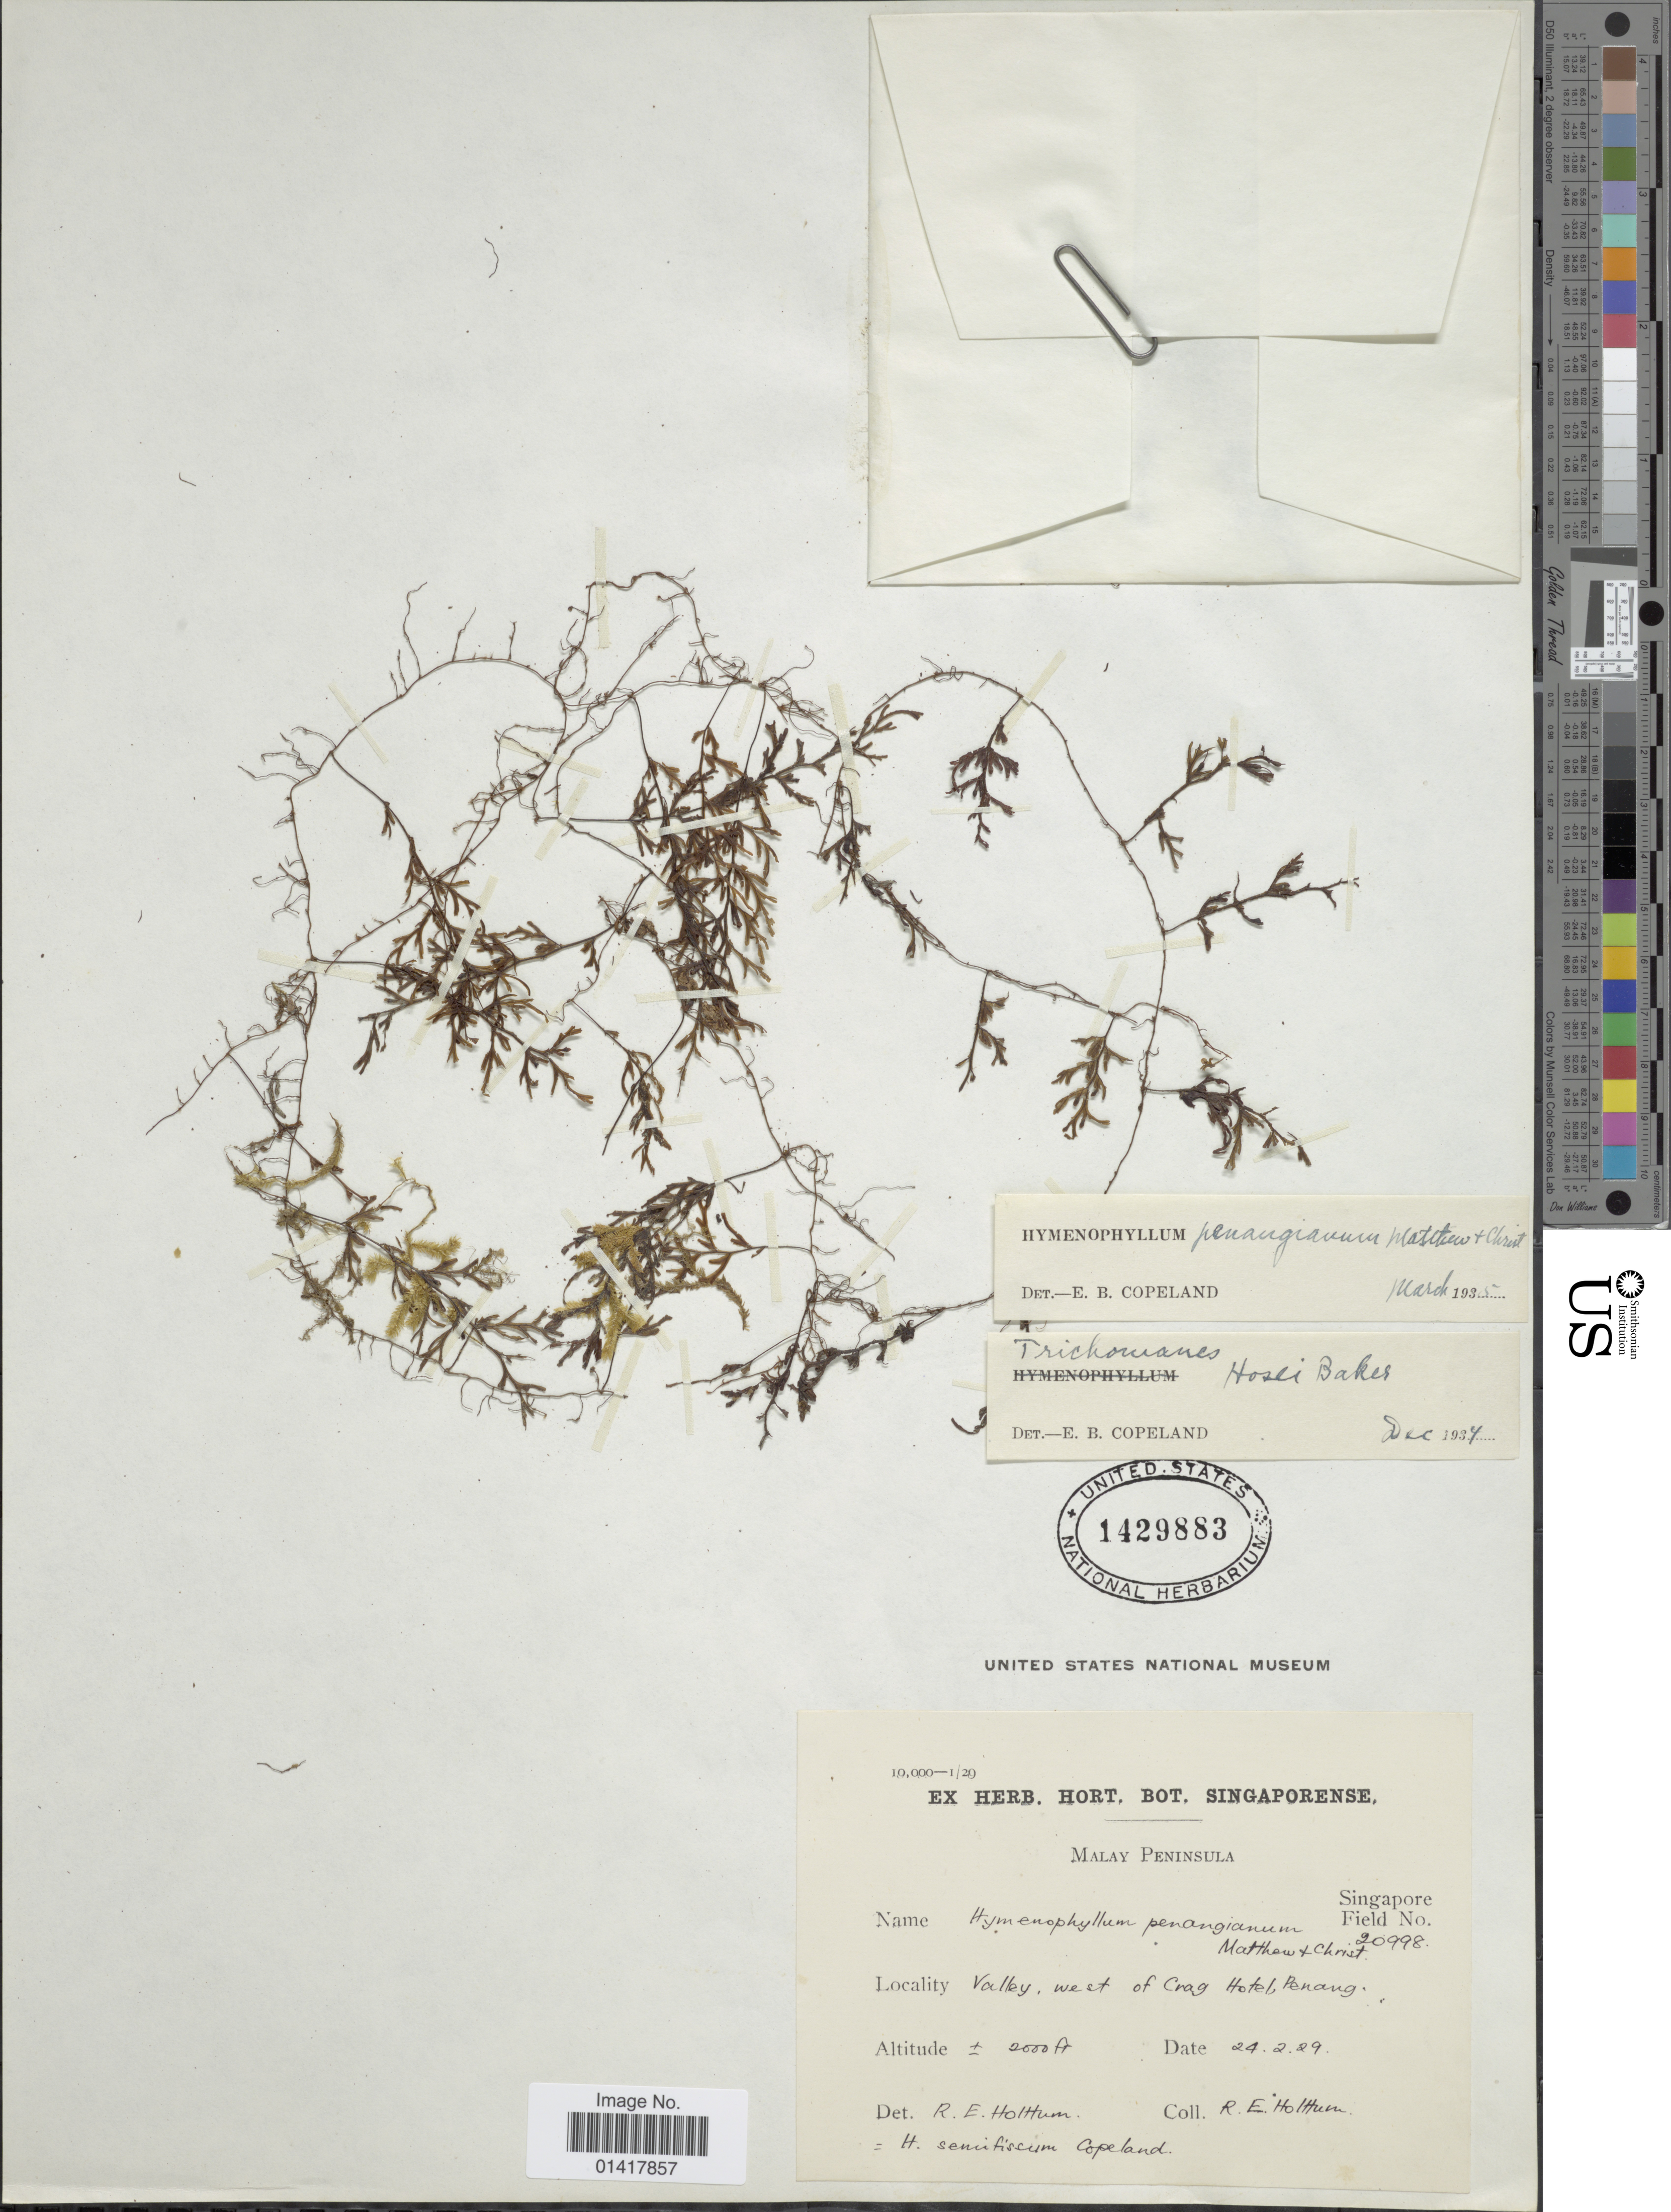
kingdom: Plantae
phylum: Tracheophyta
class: Polypodiopsida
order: Hymenophyllales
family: Hymenophyllaceae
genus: Hymenophyllum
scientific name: Hymenophyllum penangianum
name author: C.G. Matthew & Christ ex Christ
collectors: R. E. Holttum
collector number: Singapore Field 20998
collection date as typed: Transcribed d/m/y: 24/2/29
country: Malaysia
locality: Valley, west of Crag Hortel, Penang, Malay Peninsula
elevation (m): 610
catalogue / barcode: US 1429883